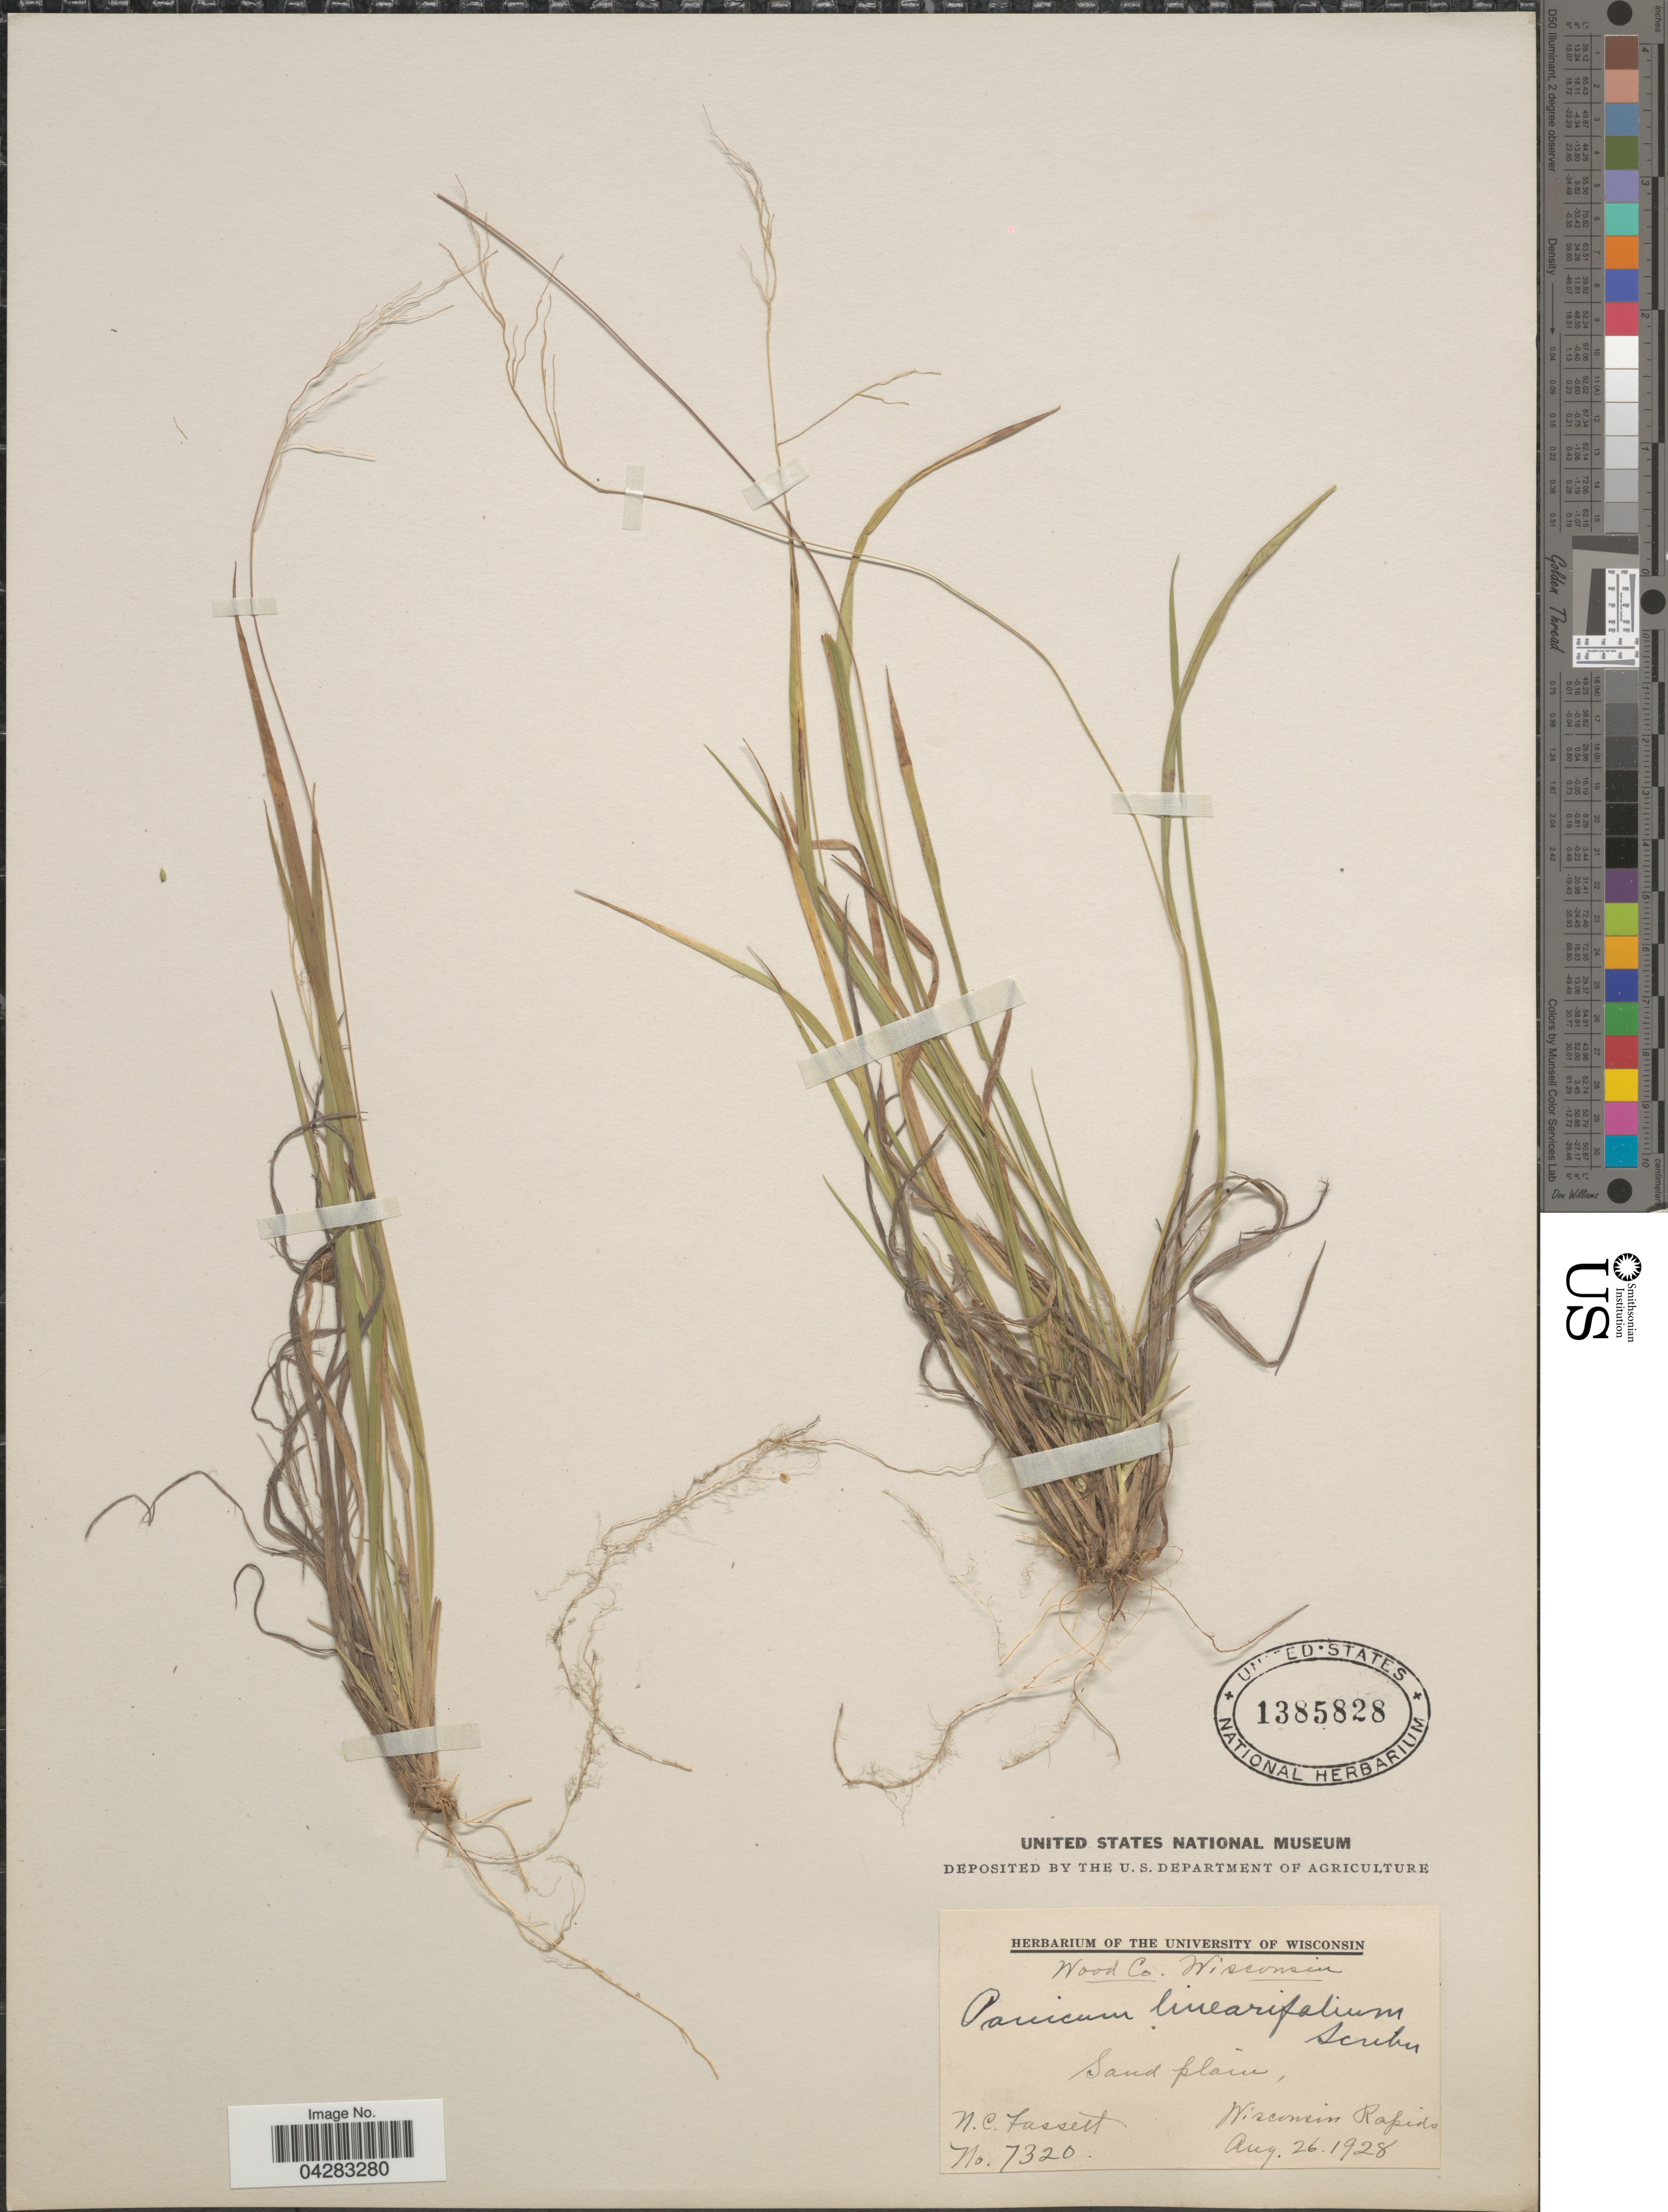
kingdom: Plantae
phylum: Tracheophyta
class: Liliopsida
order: Poales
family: Poaceae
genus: Dichanthelium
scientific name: Dichanthelium linearifolium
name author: (Scribn.) Gould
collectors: N. C. Fassett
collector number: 7320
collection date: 1928-08-26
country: United States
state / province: Wisconsin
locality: Wood Co. Sand plain, Wisconsin Rapids.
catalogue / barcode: US 1385828